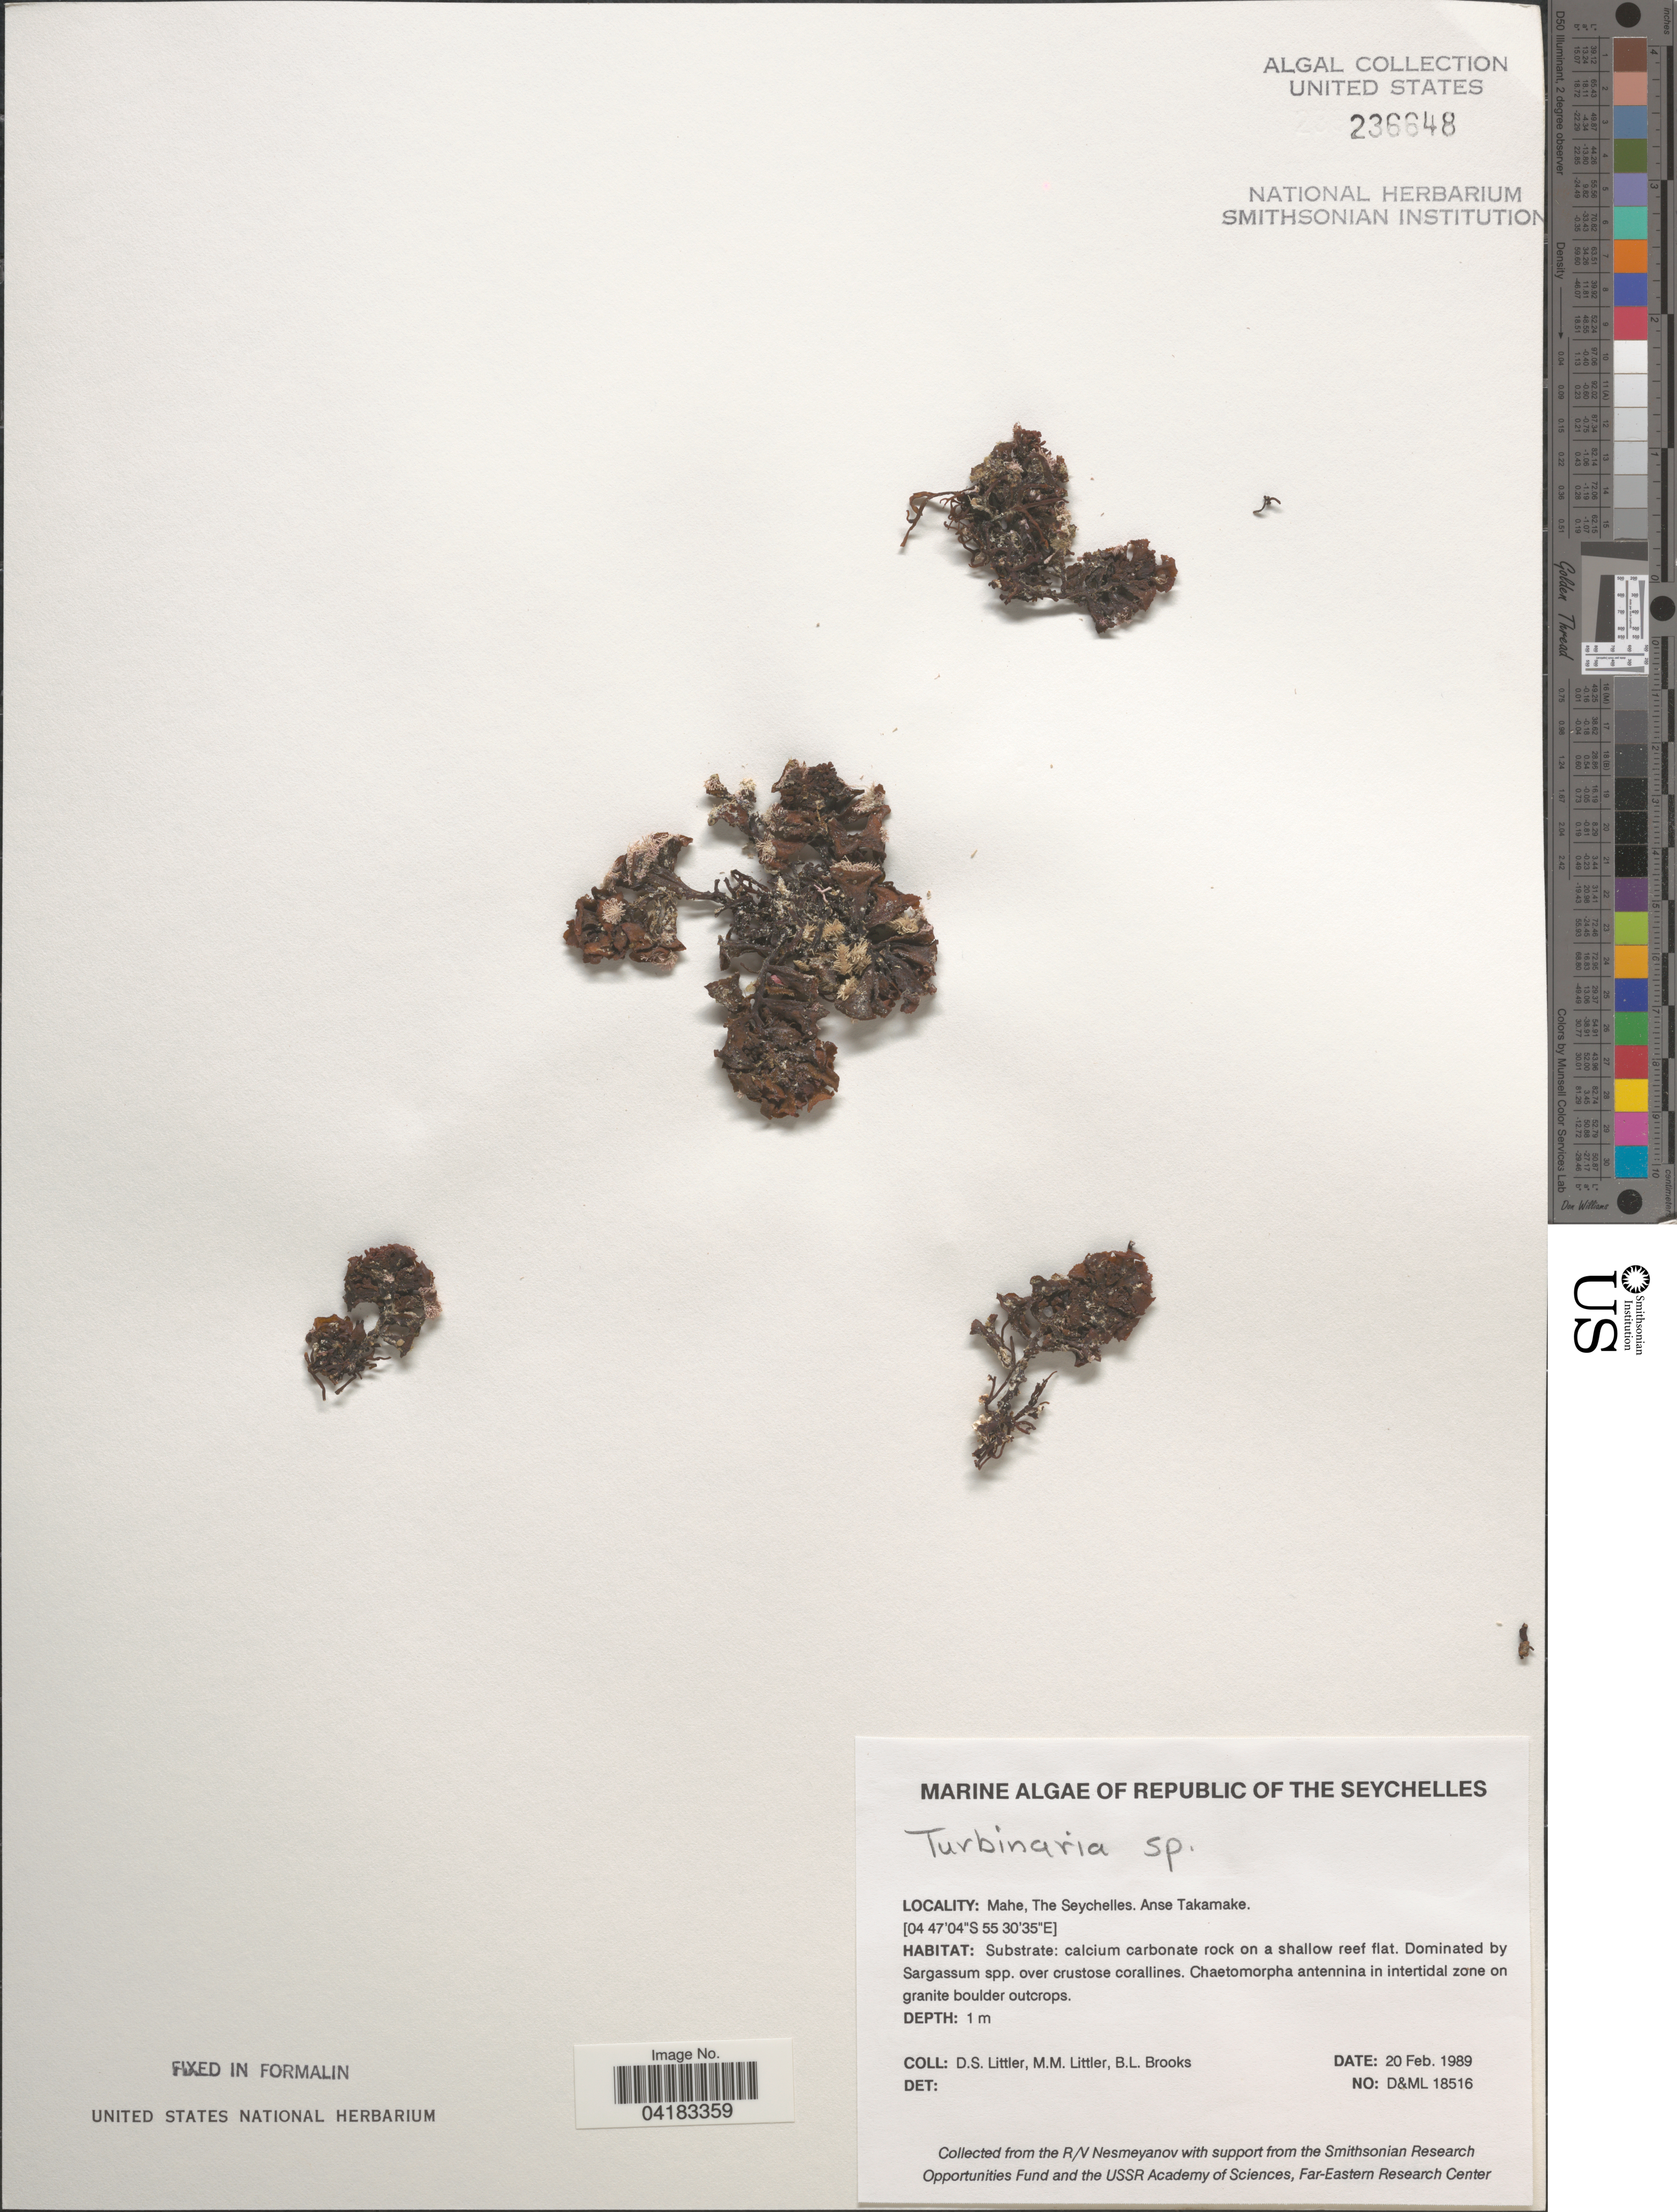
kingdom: Chromista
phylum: Ochrophyta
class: Phaeophyceae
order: Fucales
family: Sargassaceae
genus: Turbinaria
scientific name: Turbinaria sp.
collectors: D. S. Littler & B. Brooks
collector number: D&ML18516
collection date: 1989-02-20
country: Seychelles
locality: The Seychelles. Mahe, The Seychelles. Anse Takamake.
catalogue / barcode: US 236648